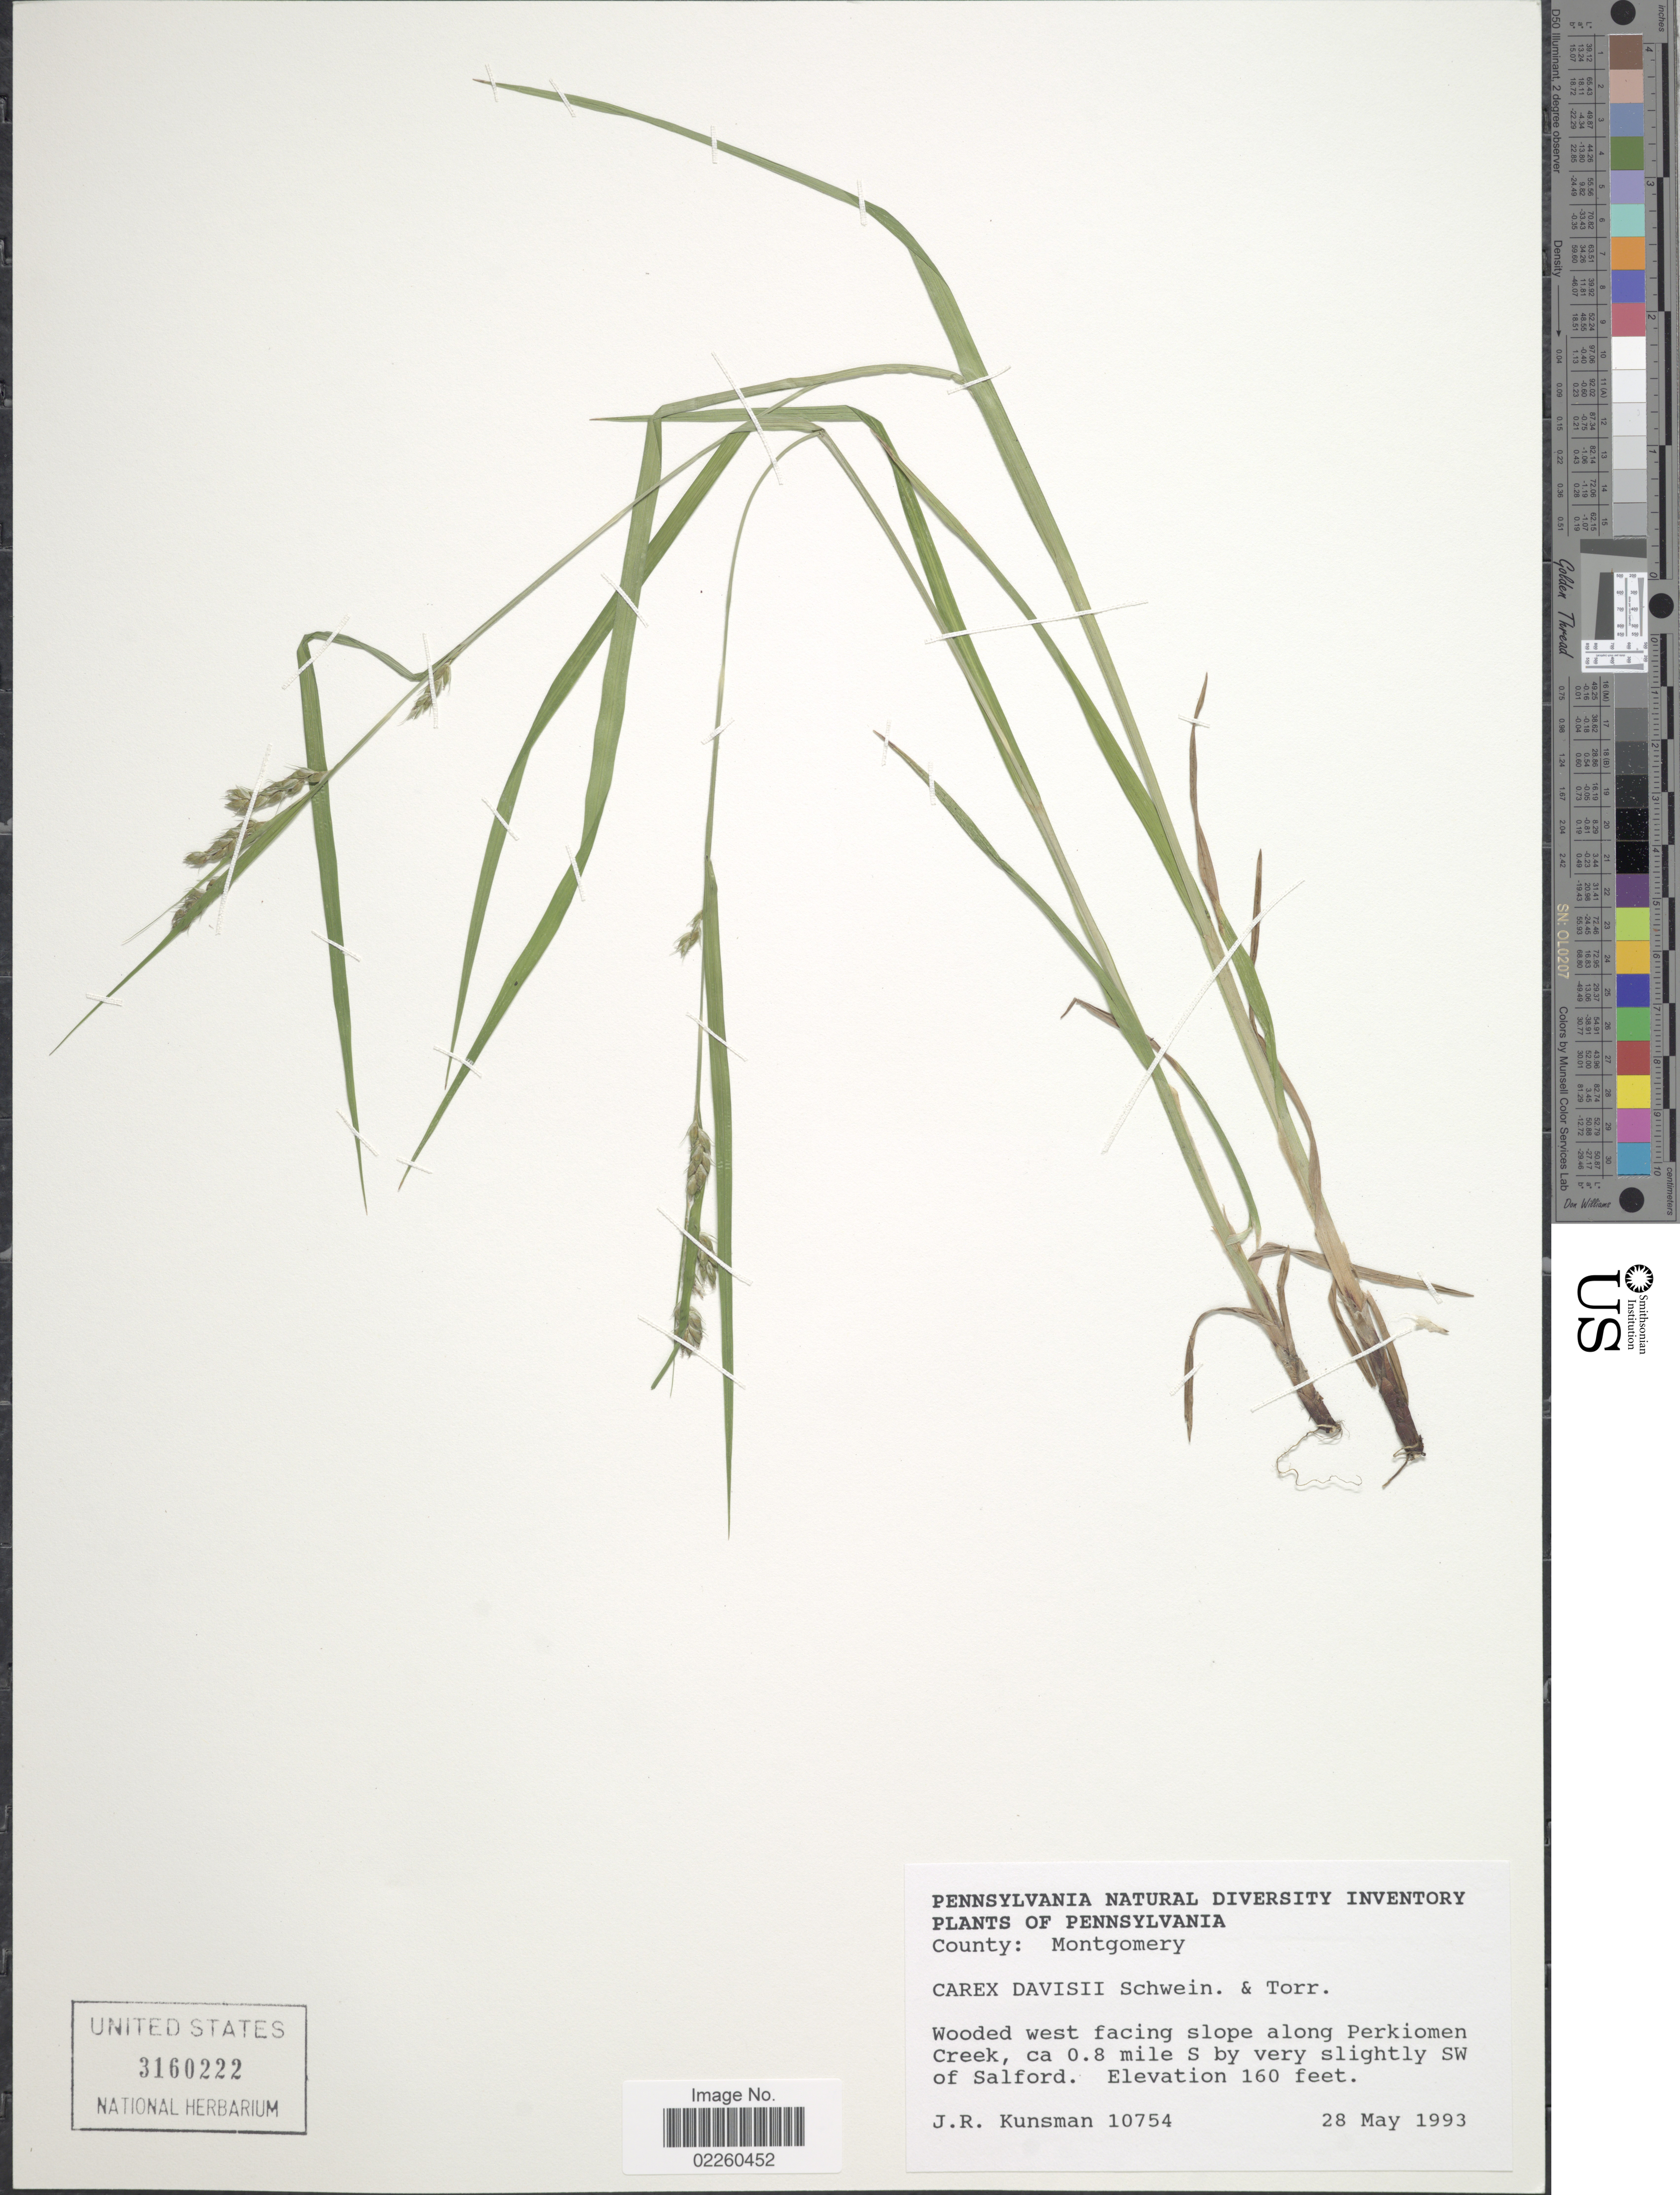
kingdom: Plantae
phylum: Tracheophyta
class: Liliopsida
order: Poales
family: Cyperaceae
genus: Carex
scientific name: Carex davisii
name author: Schwein. & Torr.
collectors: J. Kunsman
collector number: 10754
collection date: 1993-05-28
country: United States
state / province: Pennsylvania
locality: County: Montgomery. Wooded west facing slope along Perkiomen Creek, ca 0.8 mile S by every S bu very slightly SW of Salford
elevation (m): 49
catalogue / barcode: US 3160222